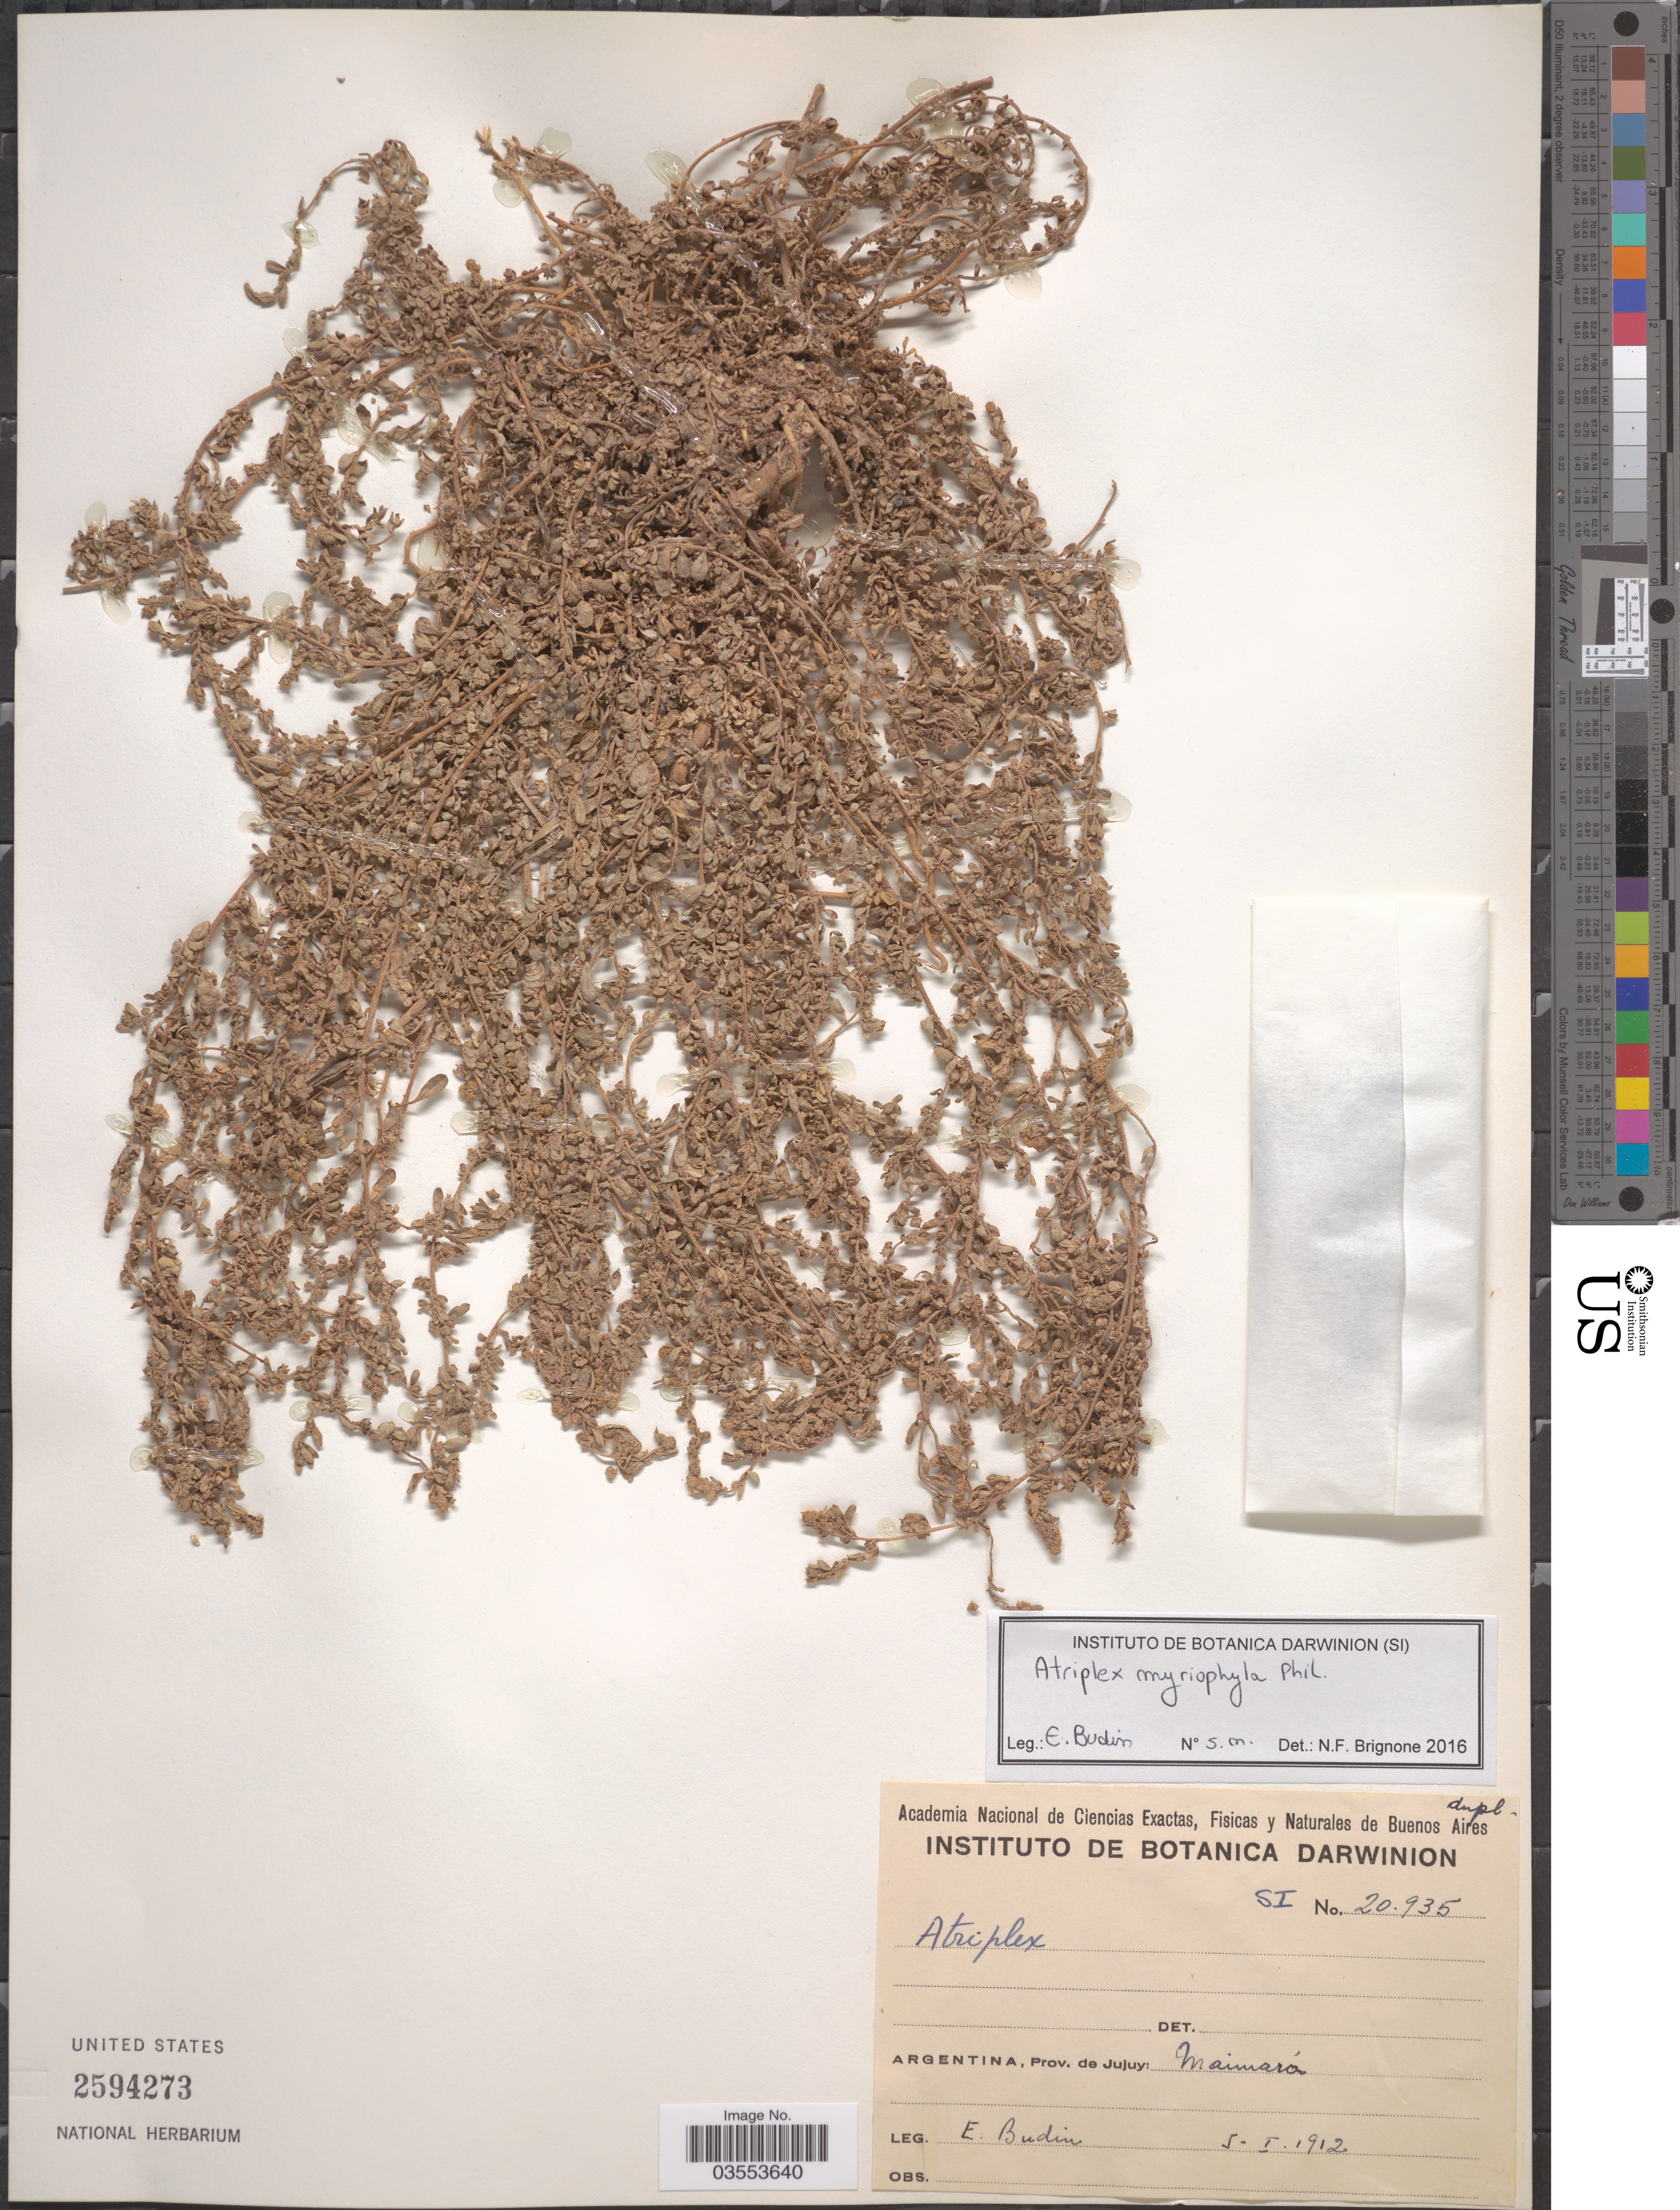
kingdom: Plantae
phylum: Tracheophyta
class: Magnoliopsida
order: Caryophyllales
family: Amaranthaceae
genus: Atriplex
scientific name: Atriplex sp.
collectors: E. Budin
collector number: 20935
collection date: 1912-01-05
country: Argentina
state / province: Jujuy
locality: Maimará.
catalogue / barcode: US 2594273